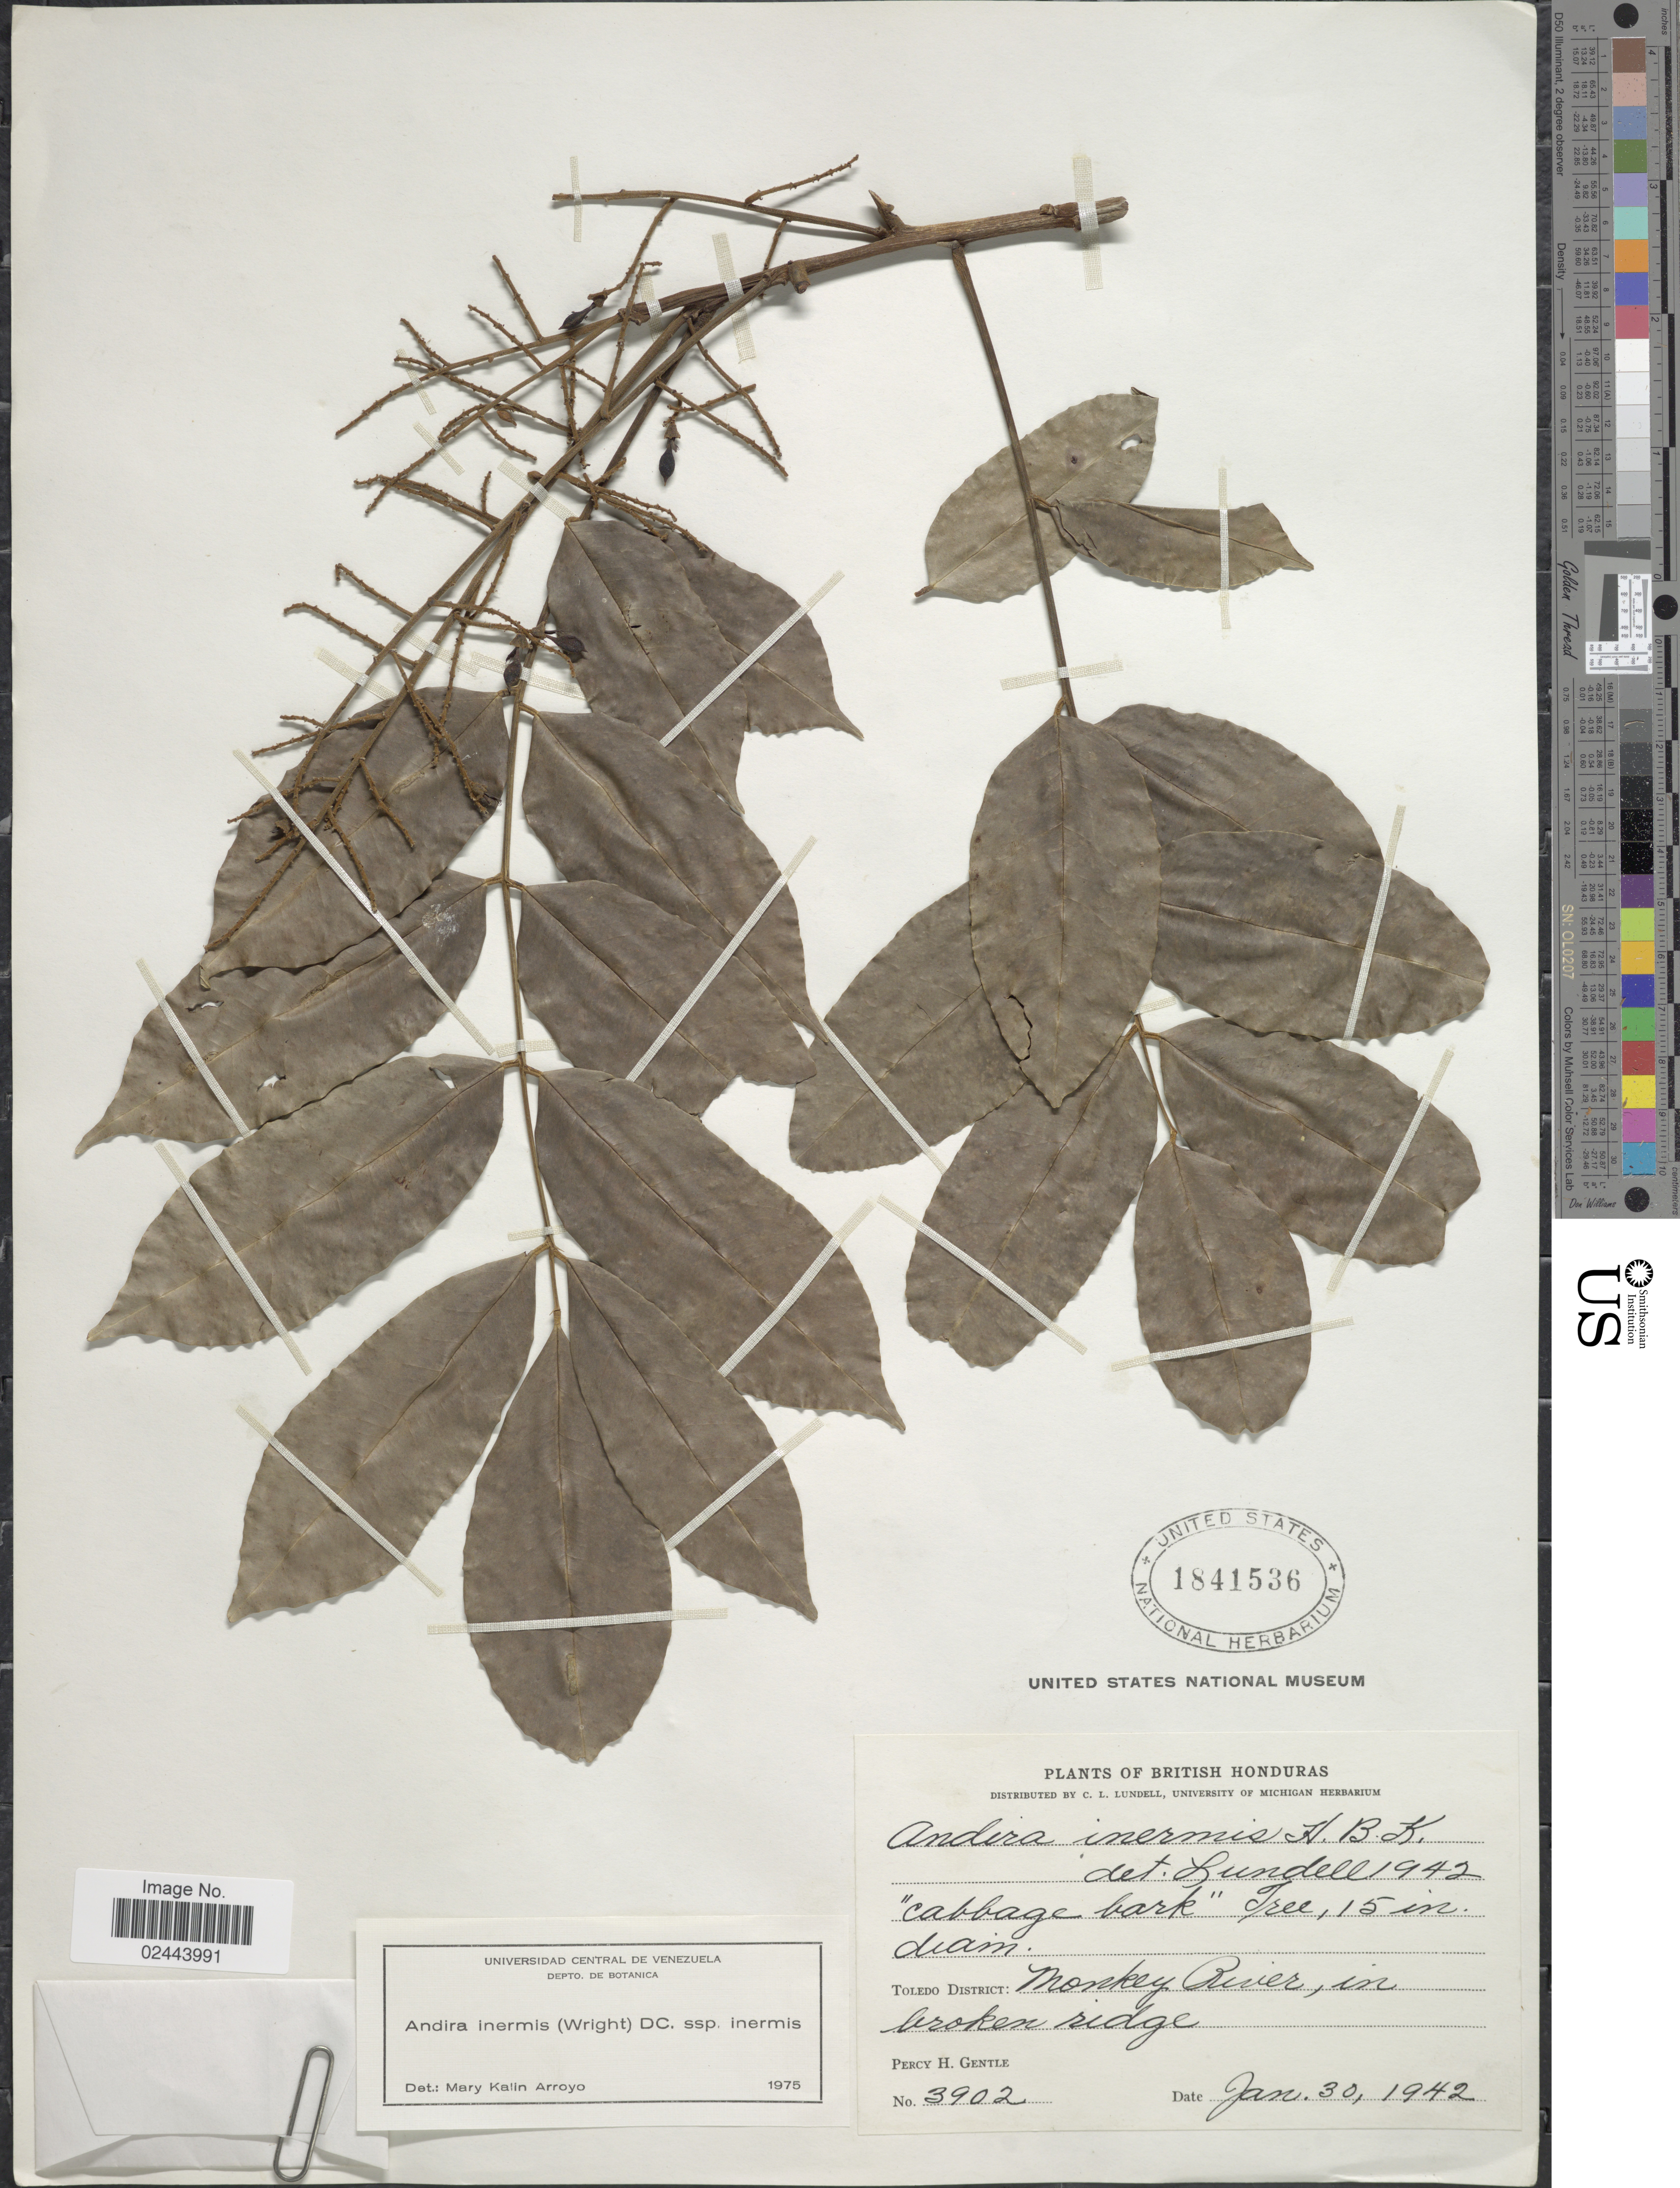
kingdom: Plantae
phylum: Tracheophyta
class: Magnoliopsida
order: Fabales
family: Fabaceae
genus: Andira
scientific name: Andira inermis subsp. inermis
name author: (W. Wright) Kunth ex DC.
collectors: P. H. Gentle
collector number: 3902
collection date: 1942-01-30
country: Belize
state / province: Toledo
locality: British Honduras, Toledo District: Monkey River, in broken ridge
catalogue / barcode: US 1841536